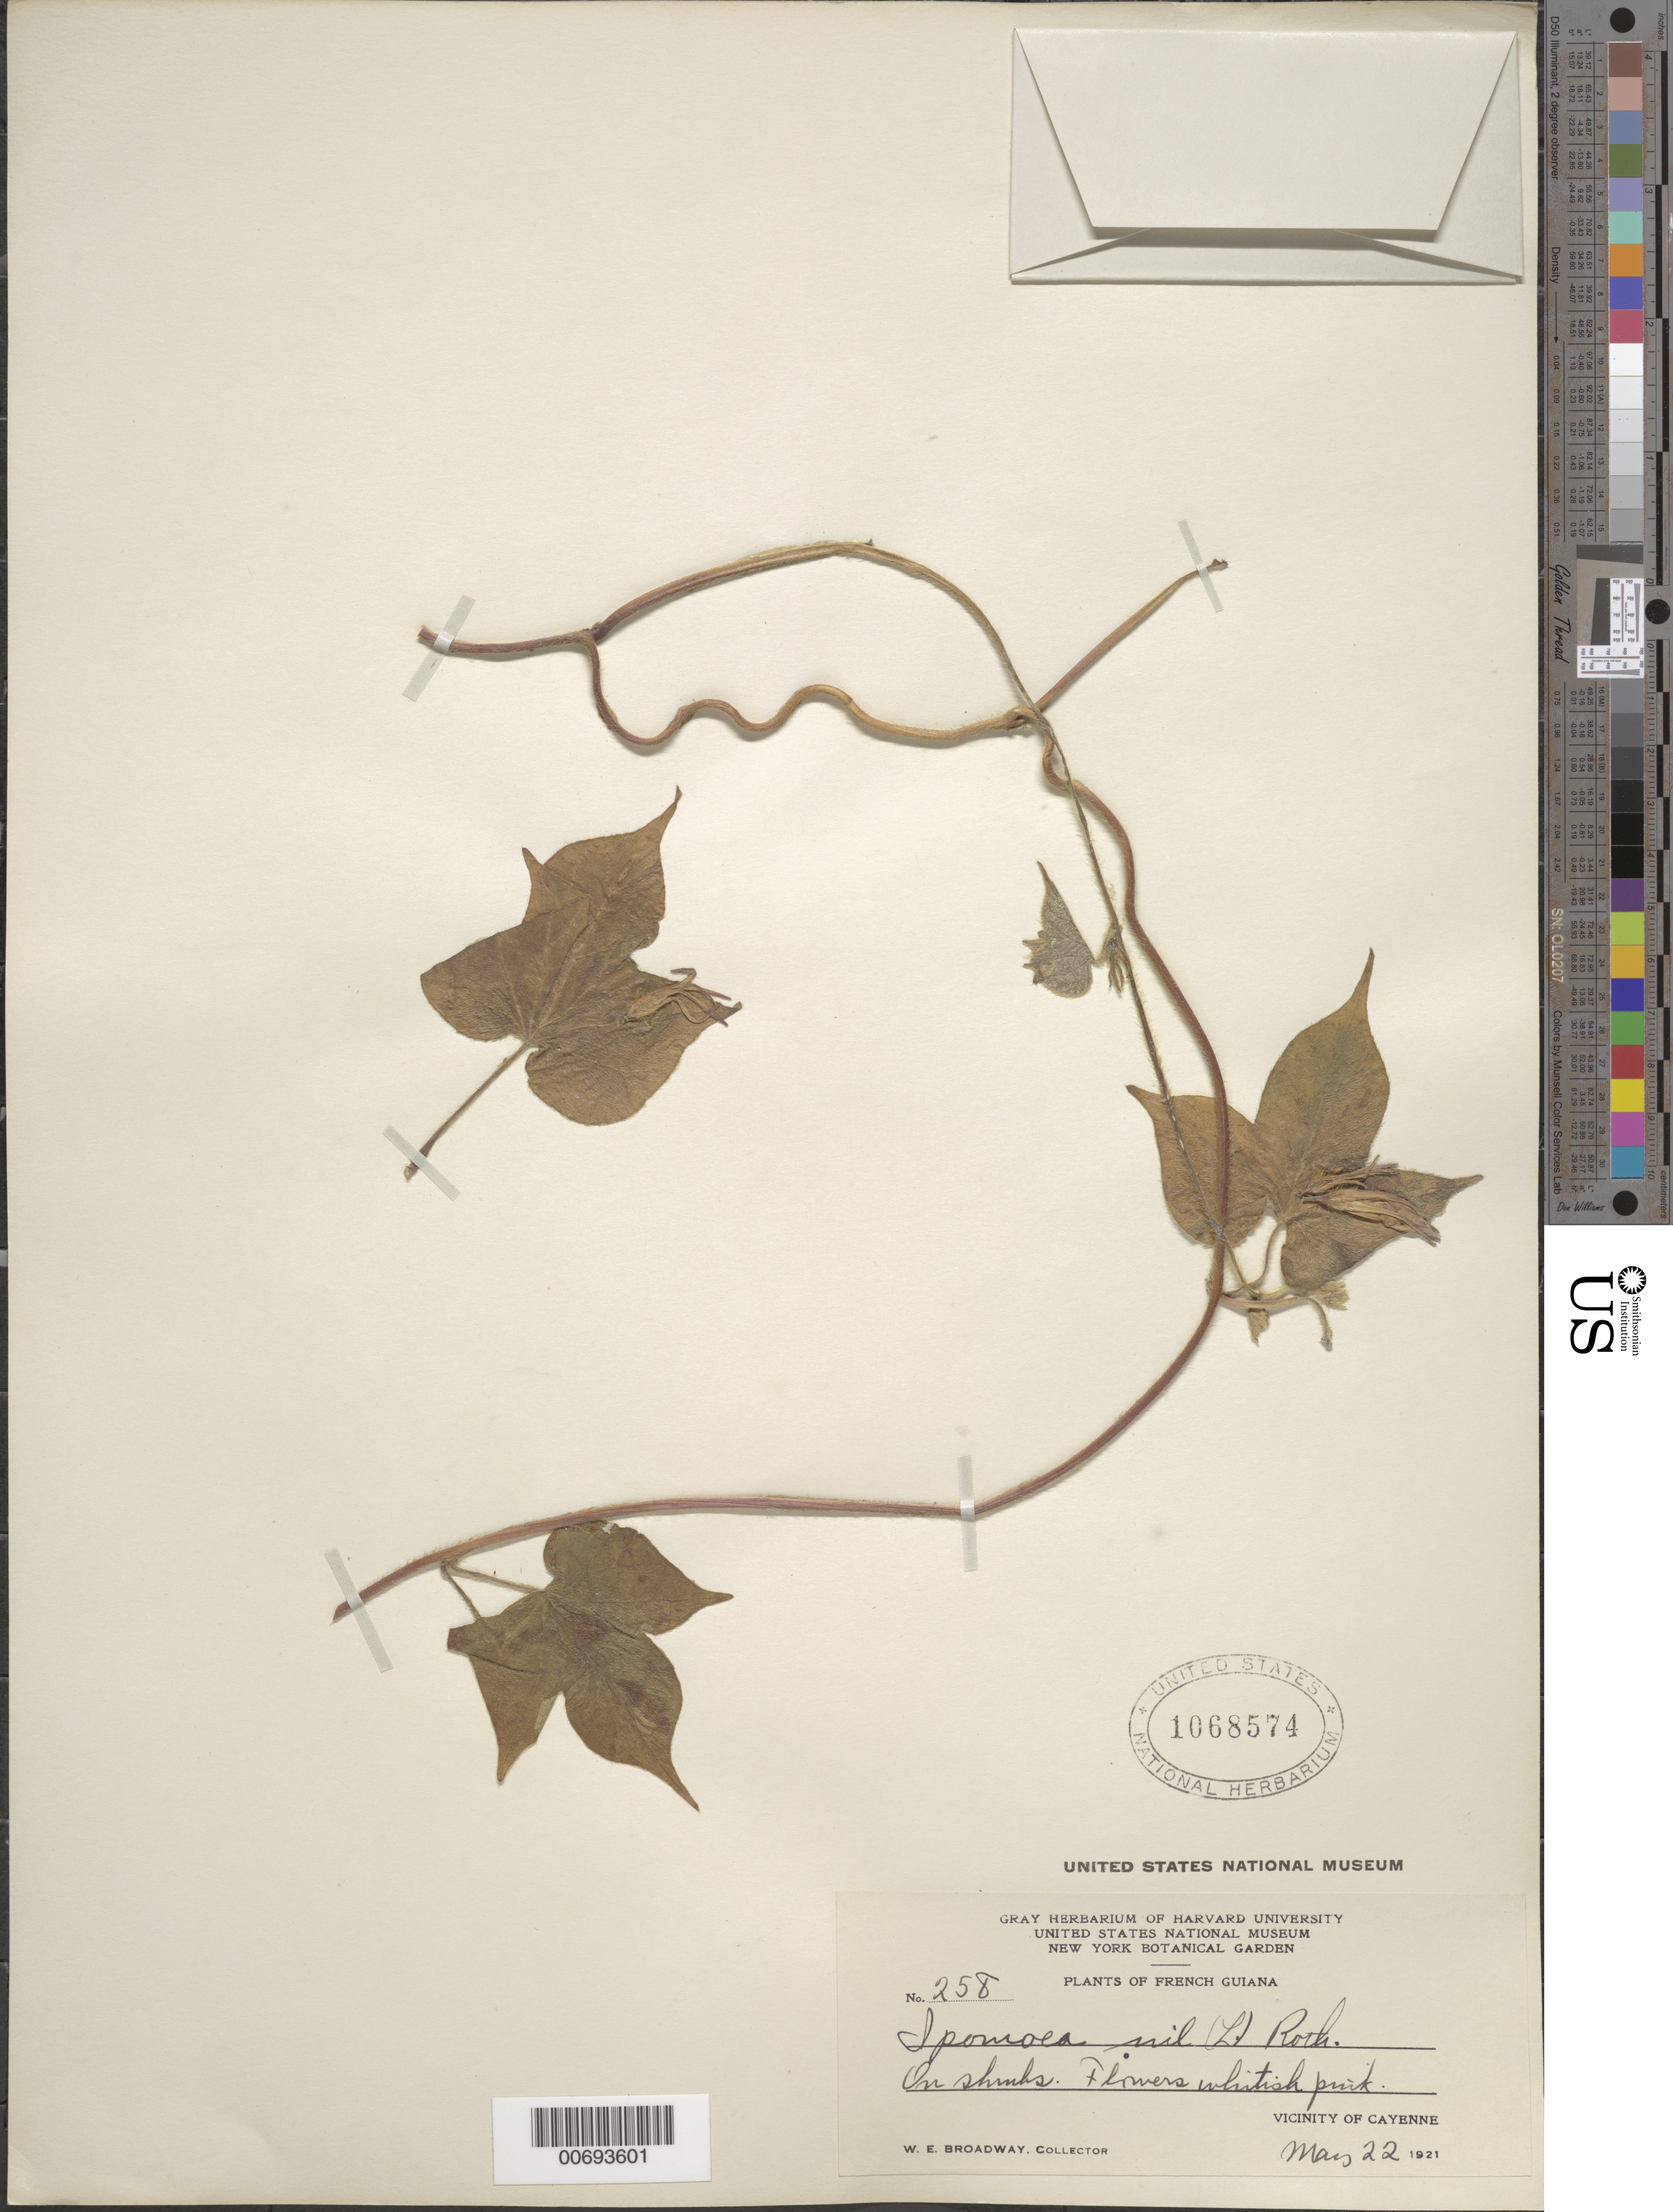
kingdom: Plantae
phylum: Tracheophyta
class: Magnoliopsida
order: Solanales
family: Convolvulaceae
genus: Ipomoea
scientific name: Ipomoea nil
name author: (L.) Roth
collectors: W. E. Broadway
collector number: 258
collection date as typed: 22-May-21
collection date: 1921-05-22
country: French Guiana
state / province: Cayenne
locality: Cayenne, vic.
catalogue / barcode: US 1068574